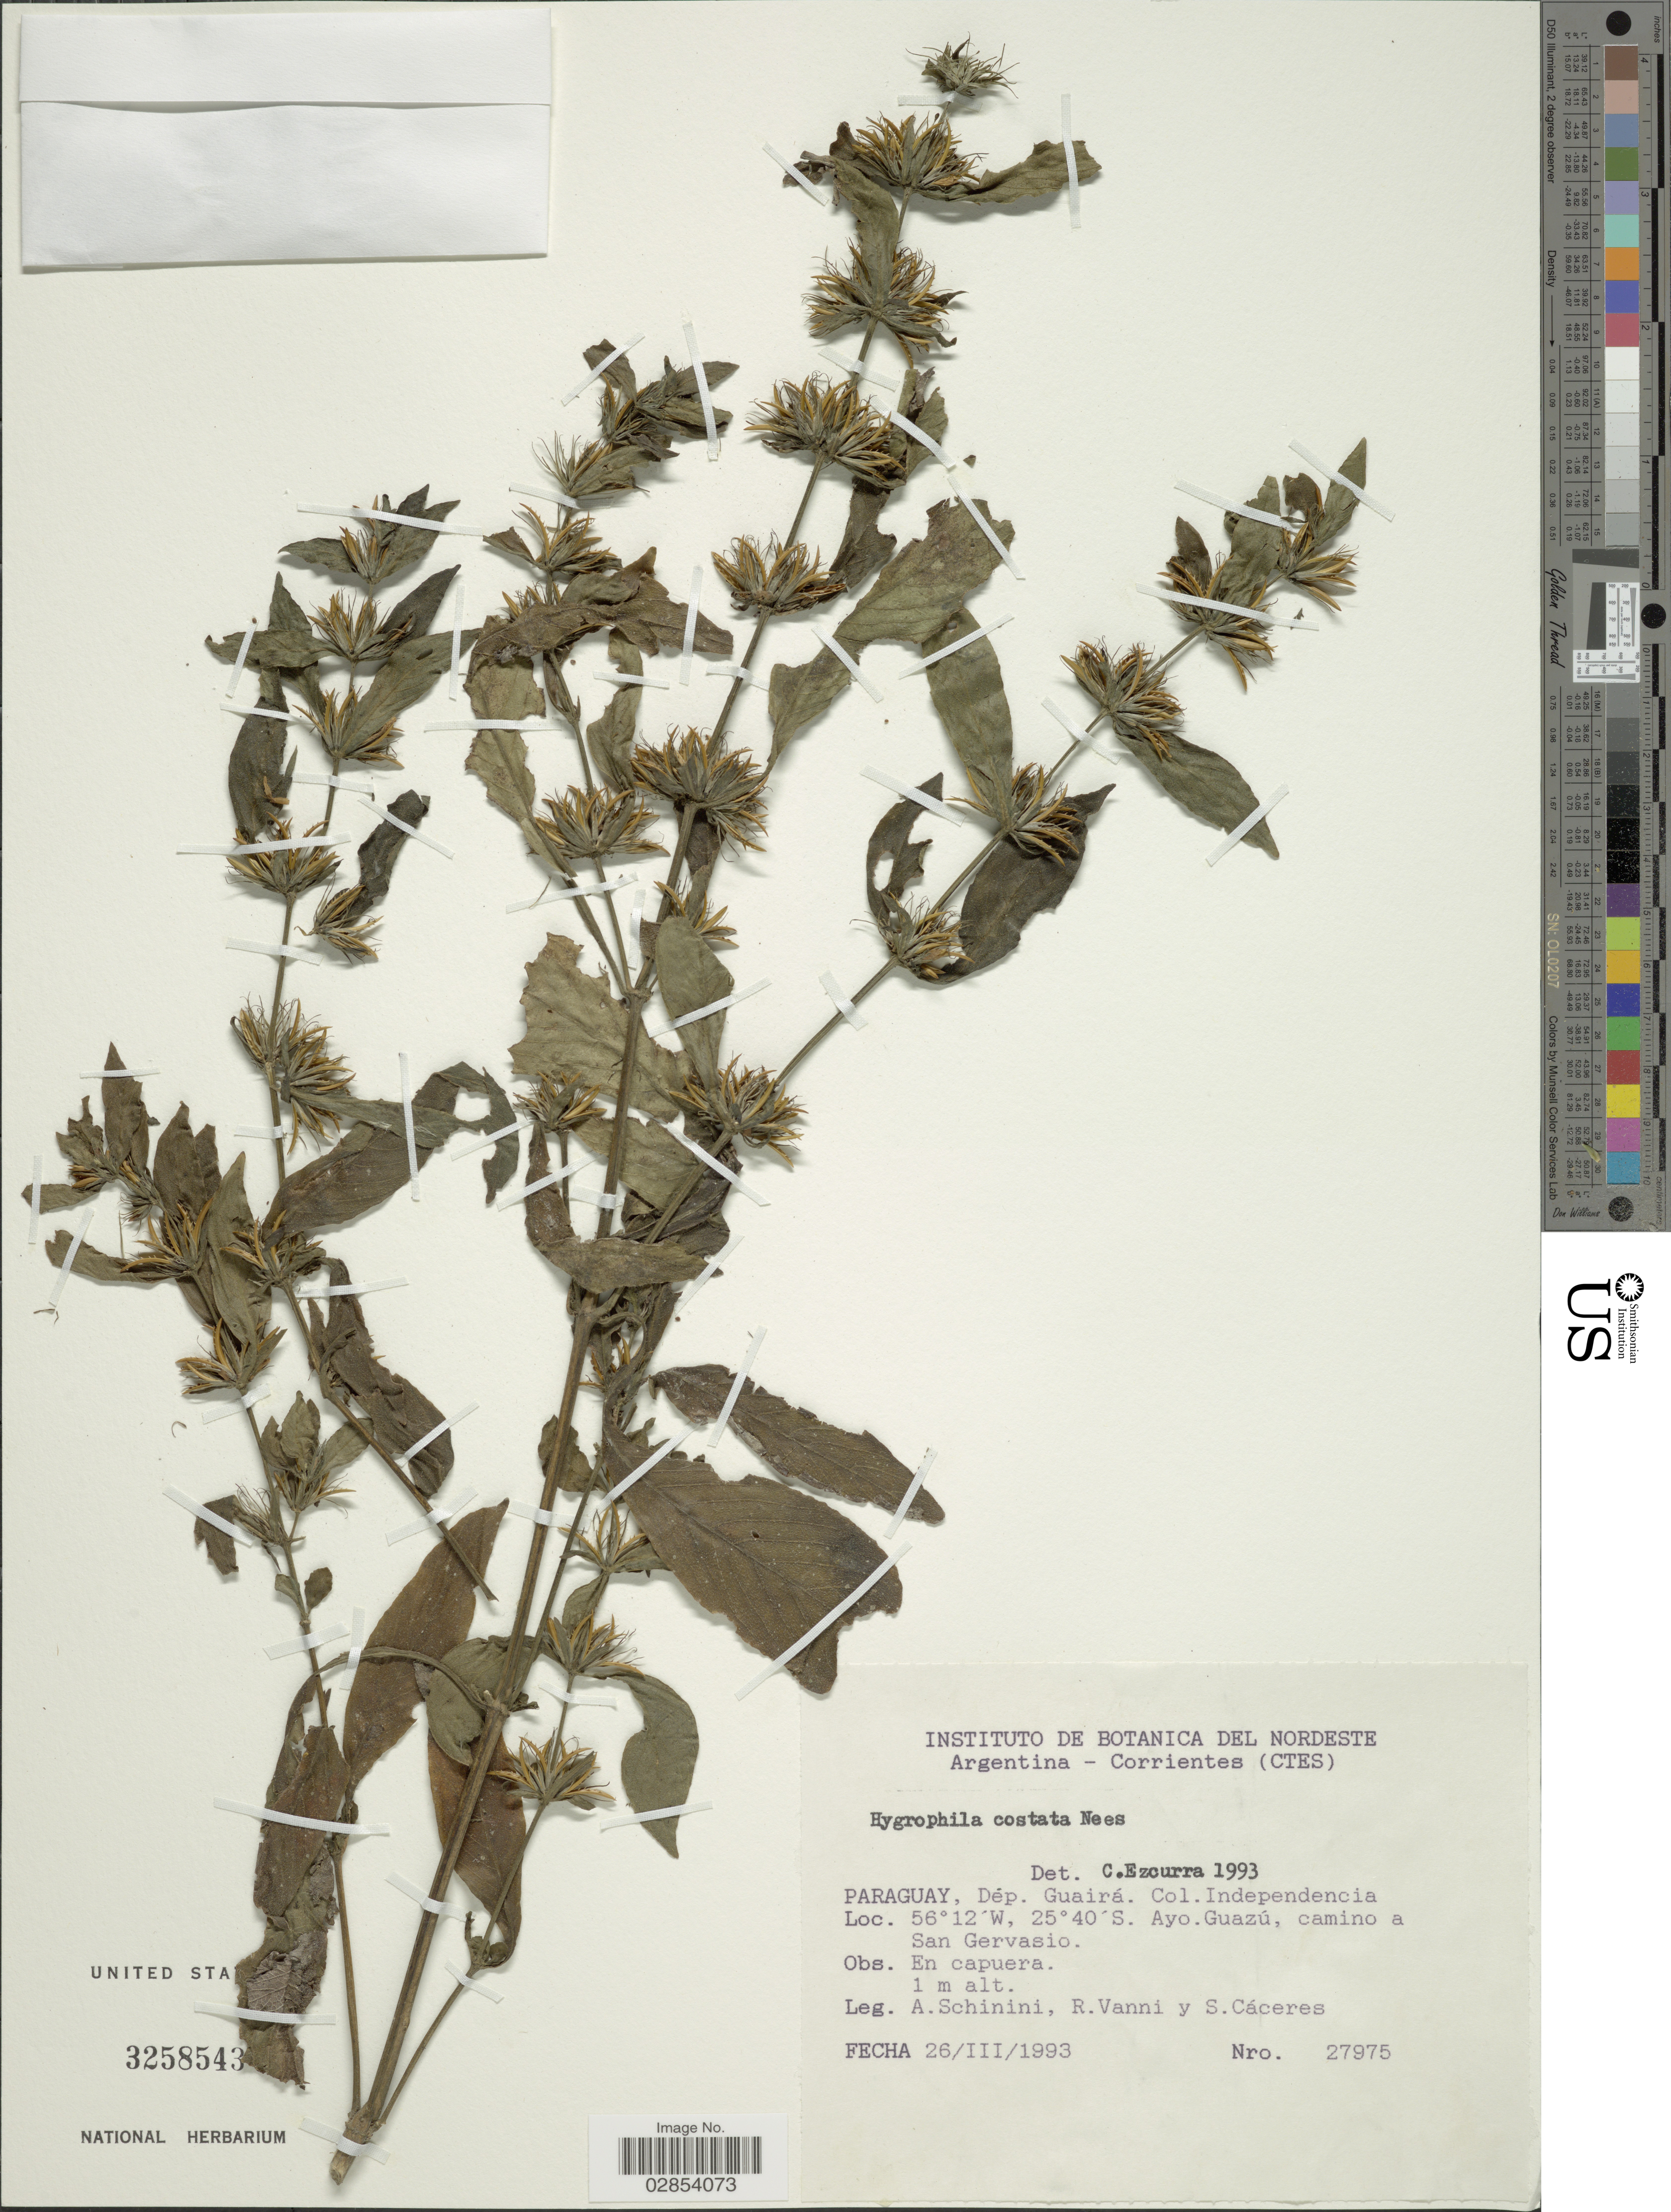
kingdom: Plantae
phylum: Tracheophyta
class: Magnoliopsida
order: Lamiales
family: Acanthaceae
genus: Hygrophila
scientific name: Hygrophila costata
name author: Nees & T. Nees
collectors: A. Schinini, R. Vanni & S. Cáceres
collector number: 27975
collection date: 1993-03-26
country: Paraguay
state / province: Guaira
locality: Dép. Guairá. Col. Independencia, Ayo. Guazú, camino a San Gervasio.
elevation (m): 1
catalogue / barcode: US 3258543